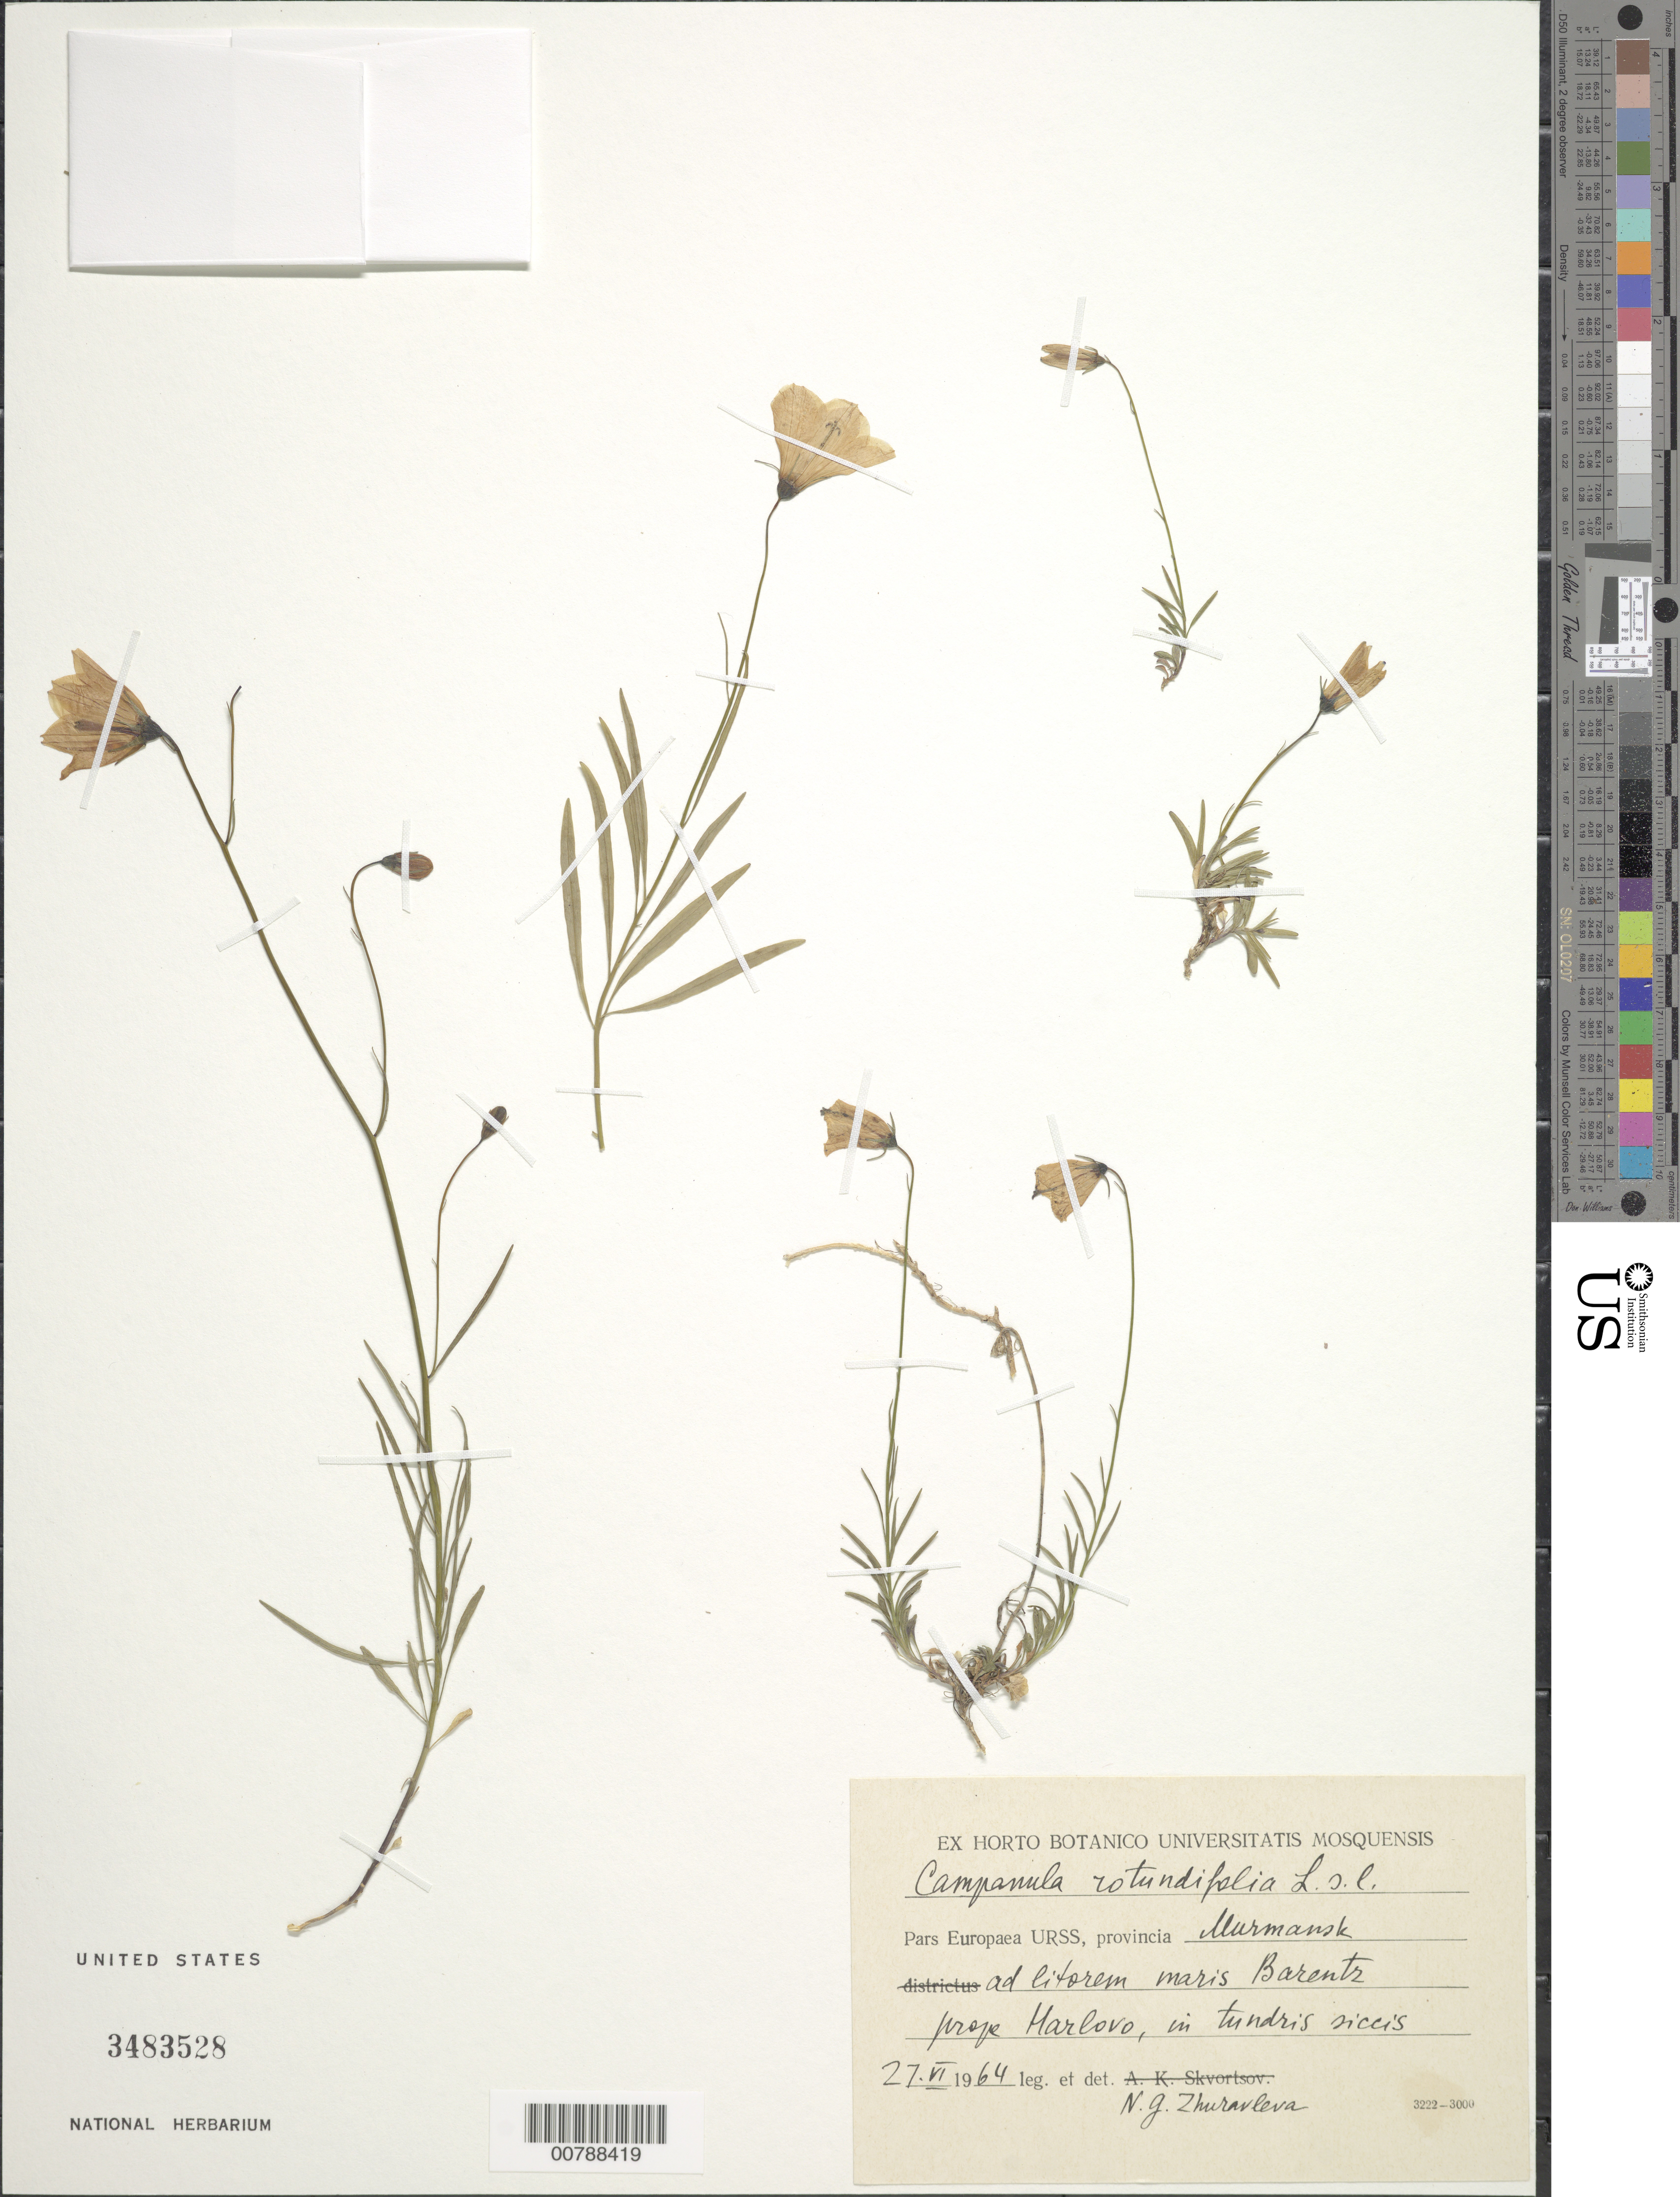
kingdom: Plantae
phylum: Tracheophyta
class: Magnoliopsida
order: Asterales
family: Campanulaceae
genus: Campanula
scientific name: Campanula rotundifolia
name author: L.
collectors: N. Zhuravleva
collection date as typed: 27 VI 1964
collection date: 1964-06-27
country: Russian Federation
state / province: Murmansk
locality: ad litorem, mzris Barentz prope Marlovo, in tundris siccis.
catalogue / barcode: US 3483528